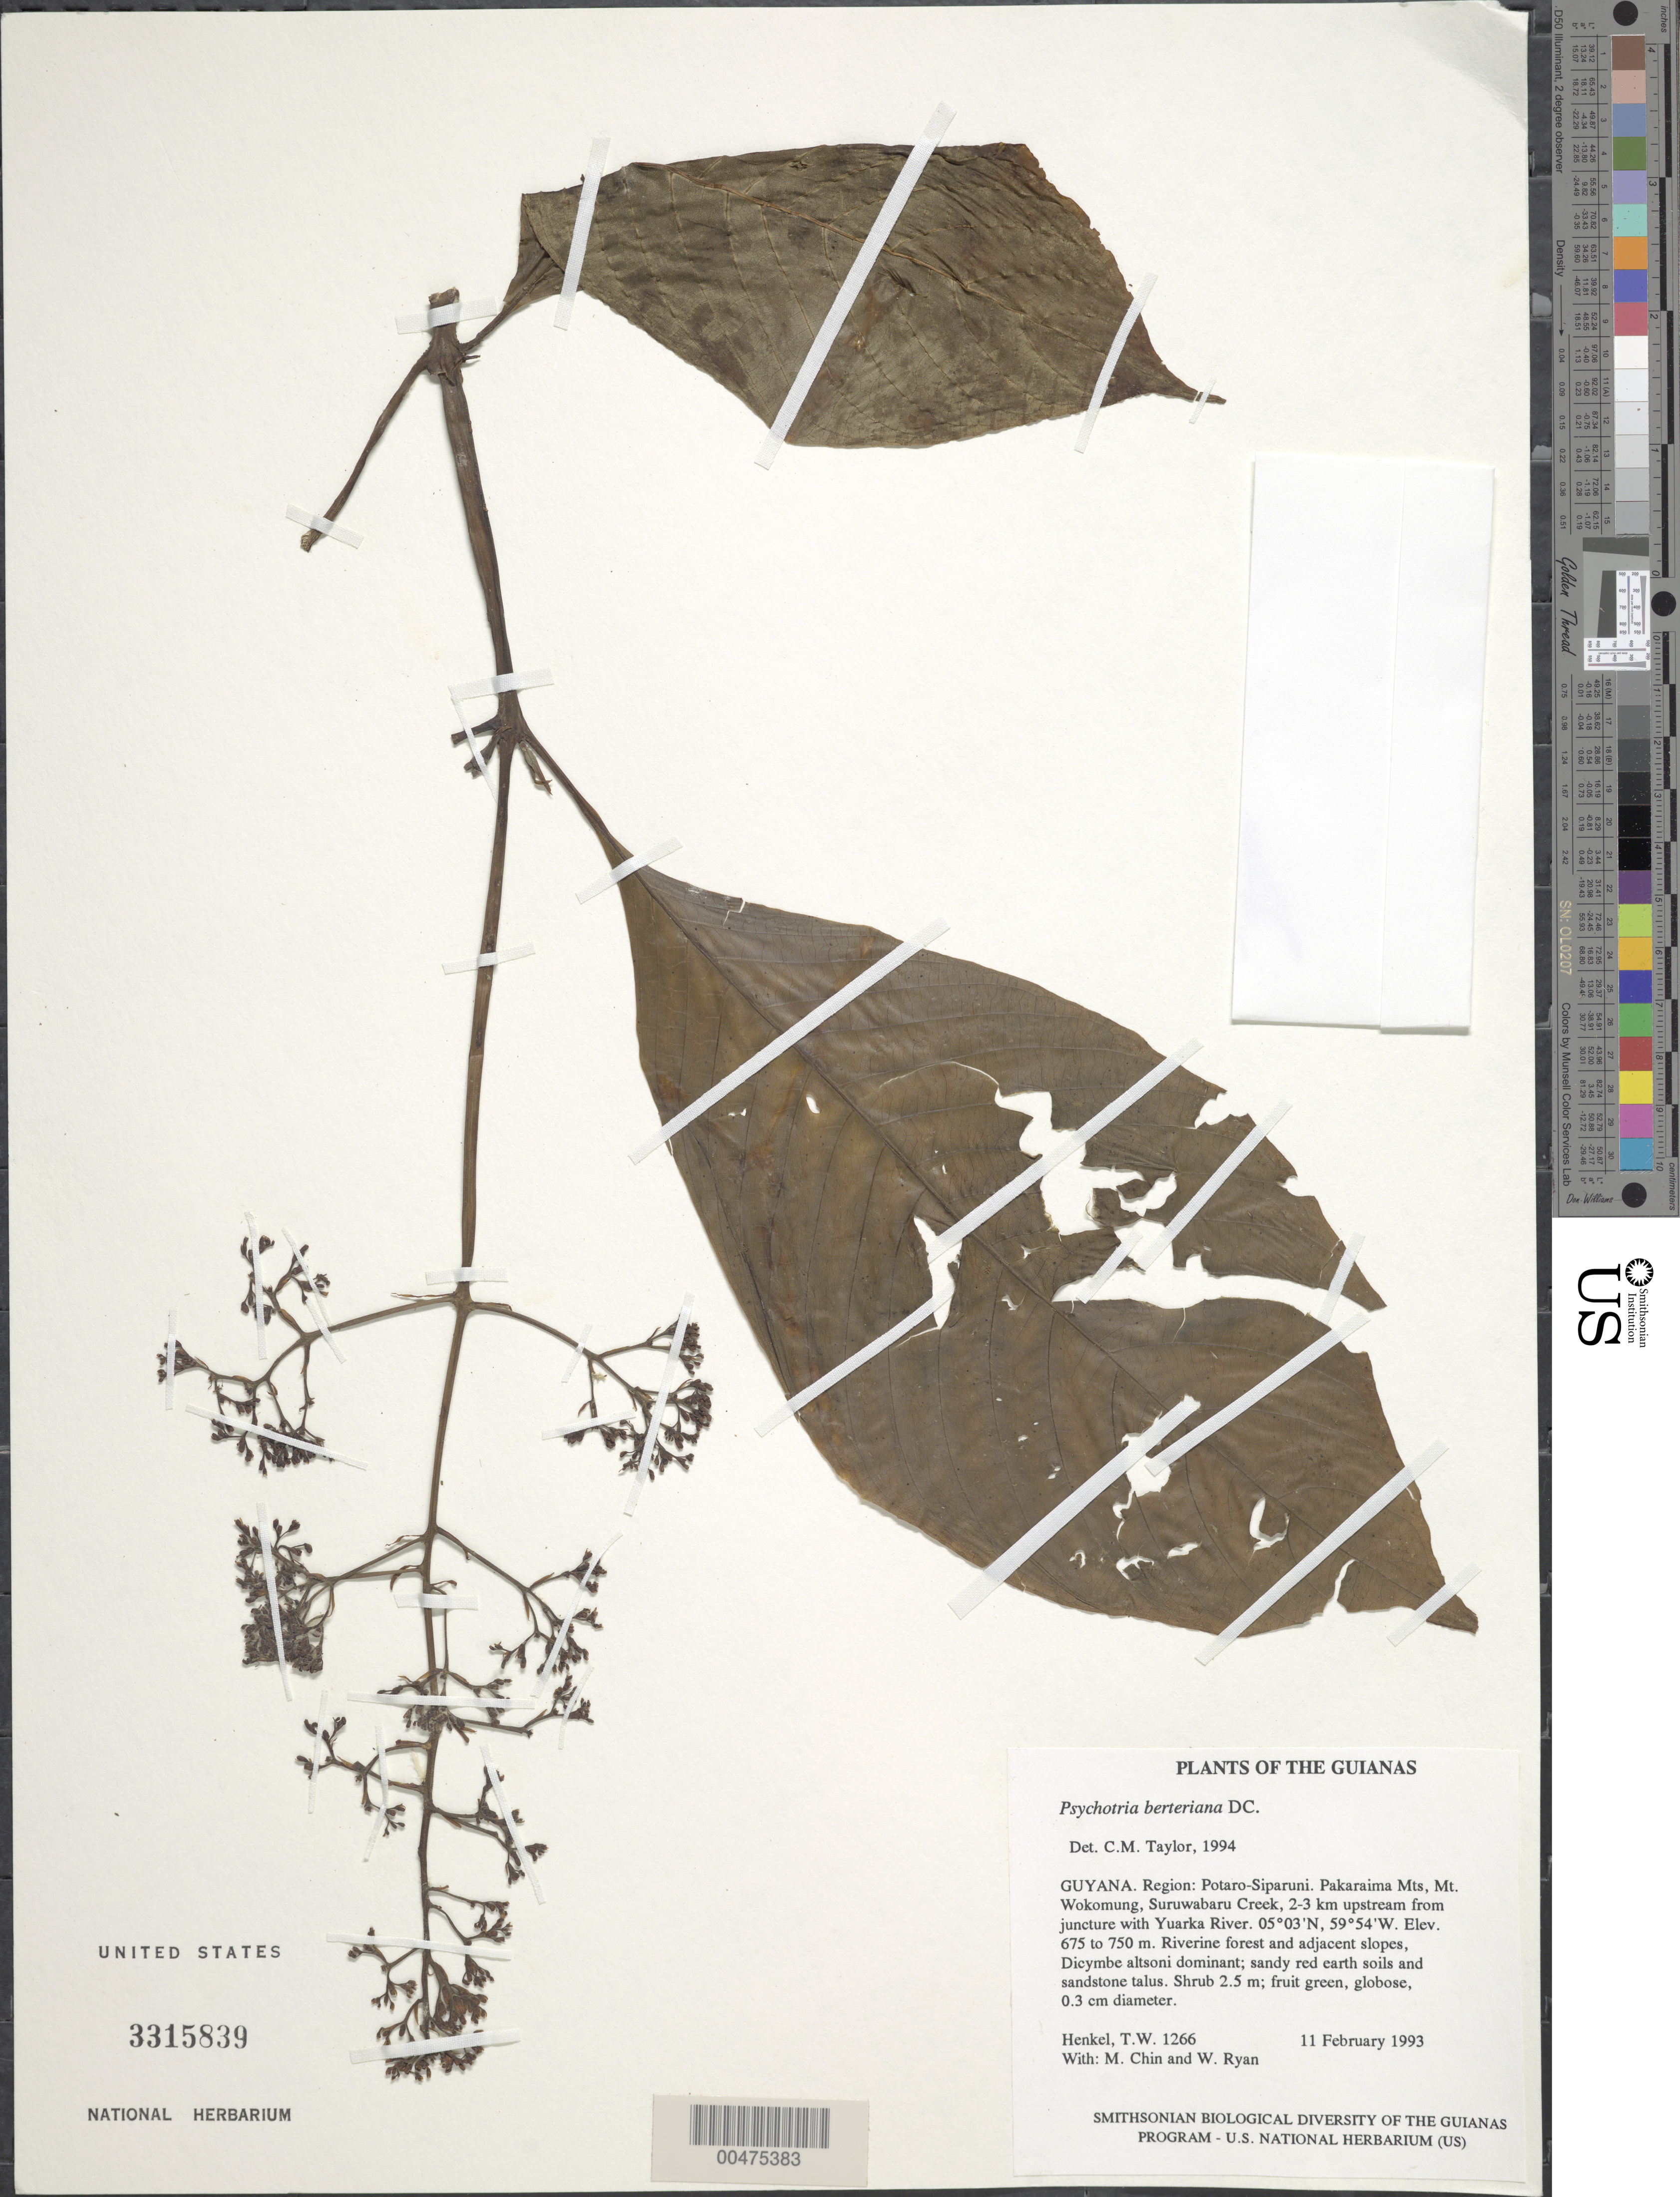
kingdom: Plantae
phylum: Tracheophyta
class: Magnoliopsida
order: Gentianales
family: Rubiaceae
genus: Palicourea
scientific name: Palicourea berteroana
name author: (DC.) Borhidi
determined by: Kirkbride, J. H., Jr.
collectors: T. Henkel, M. Chin & W. Ryan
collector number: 1266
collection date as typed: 11 February 1993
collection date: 1993-02-11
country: Guyana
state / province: Potaro-Siparuni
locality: Pakaraima Mts, Mt. Wokomung, Suruwabaru Creek, 2-3 km upstream from juncture with Yuarka R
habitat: Riverine forest and adjacent slopes, Dicymbe altsoni dominant; sandy red earth soils and sandstone talus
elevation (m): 675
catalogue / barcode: US 3315839